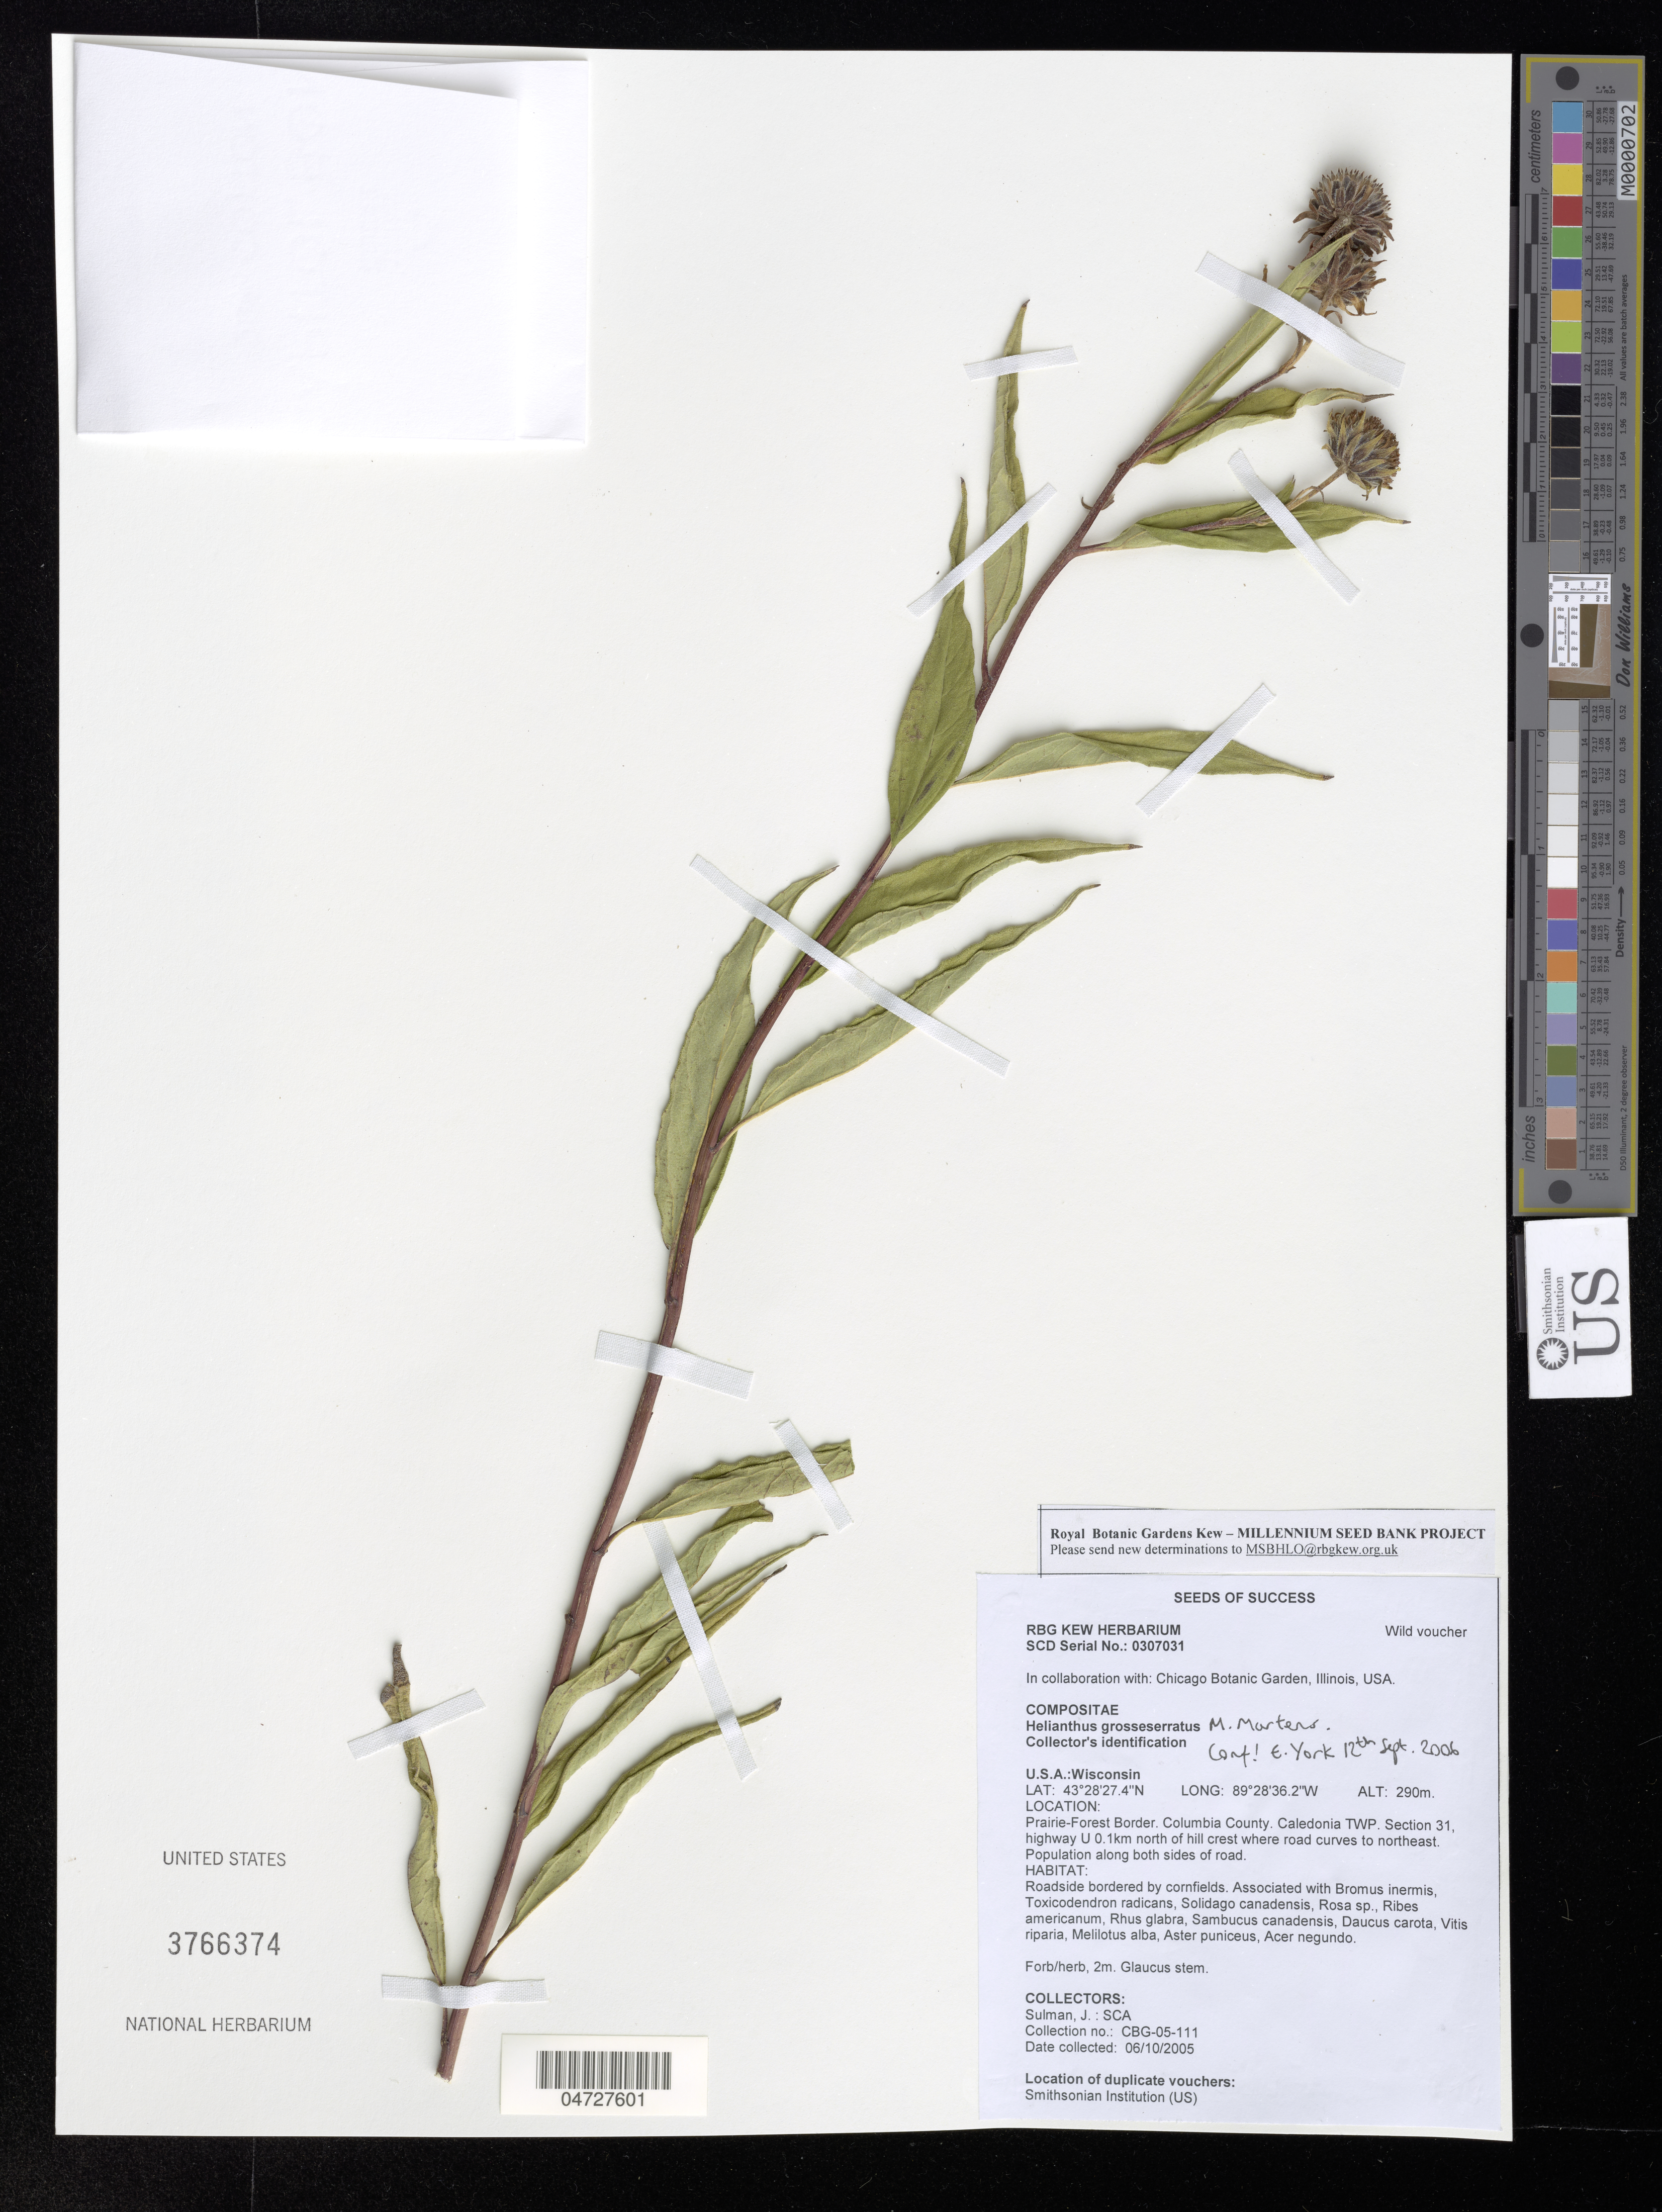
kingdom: Plantae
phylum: Tracheophyta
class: Magnoliopsida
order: Asterales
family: Asteraceae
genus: Helianthus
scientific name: Helianthus grosseserratus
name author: M. Martens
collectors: j. Sulman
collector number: CBG-05-111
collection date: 2005-10-06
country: United States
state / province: Wisconsin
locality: Prairie-Forest Border. Columbia County. Caledonia TWP. Section 31, highway U 0.1km north of hill crest where road curves to northeast. Population along both sides of road.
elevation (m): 290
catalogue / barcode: US 3766374